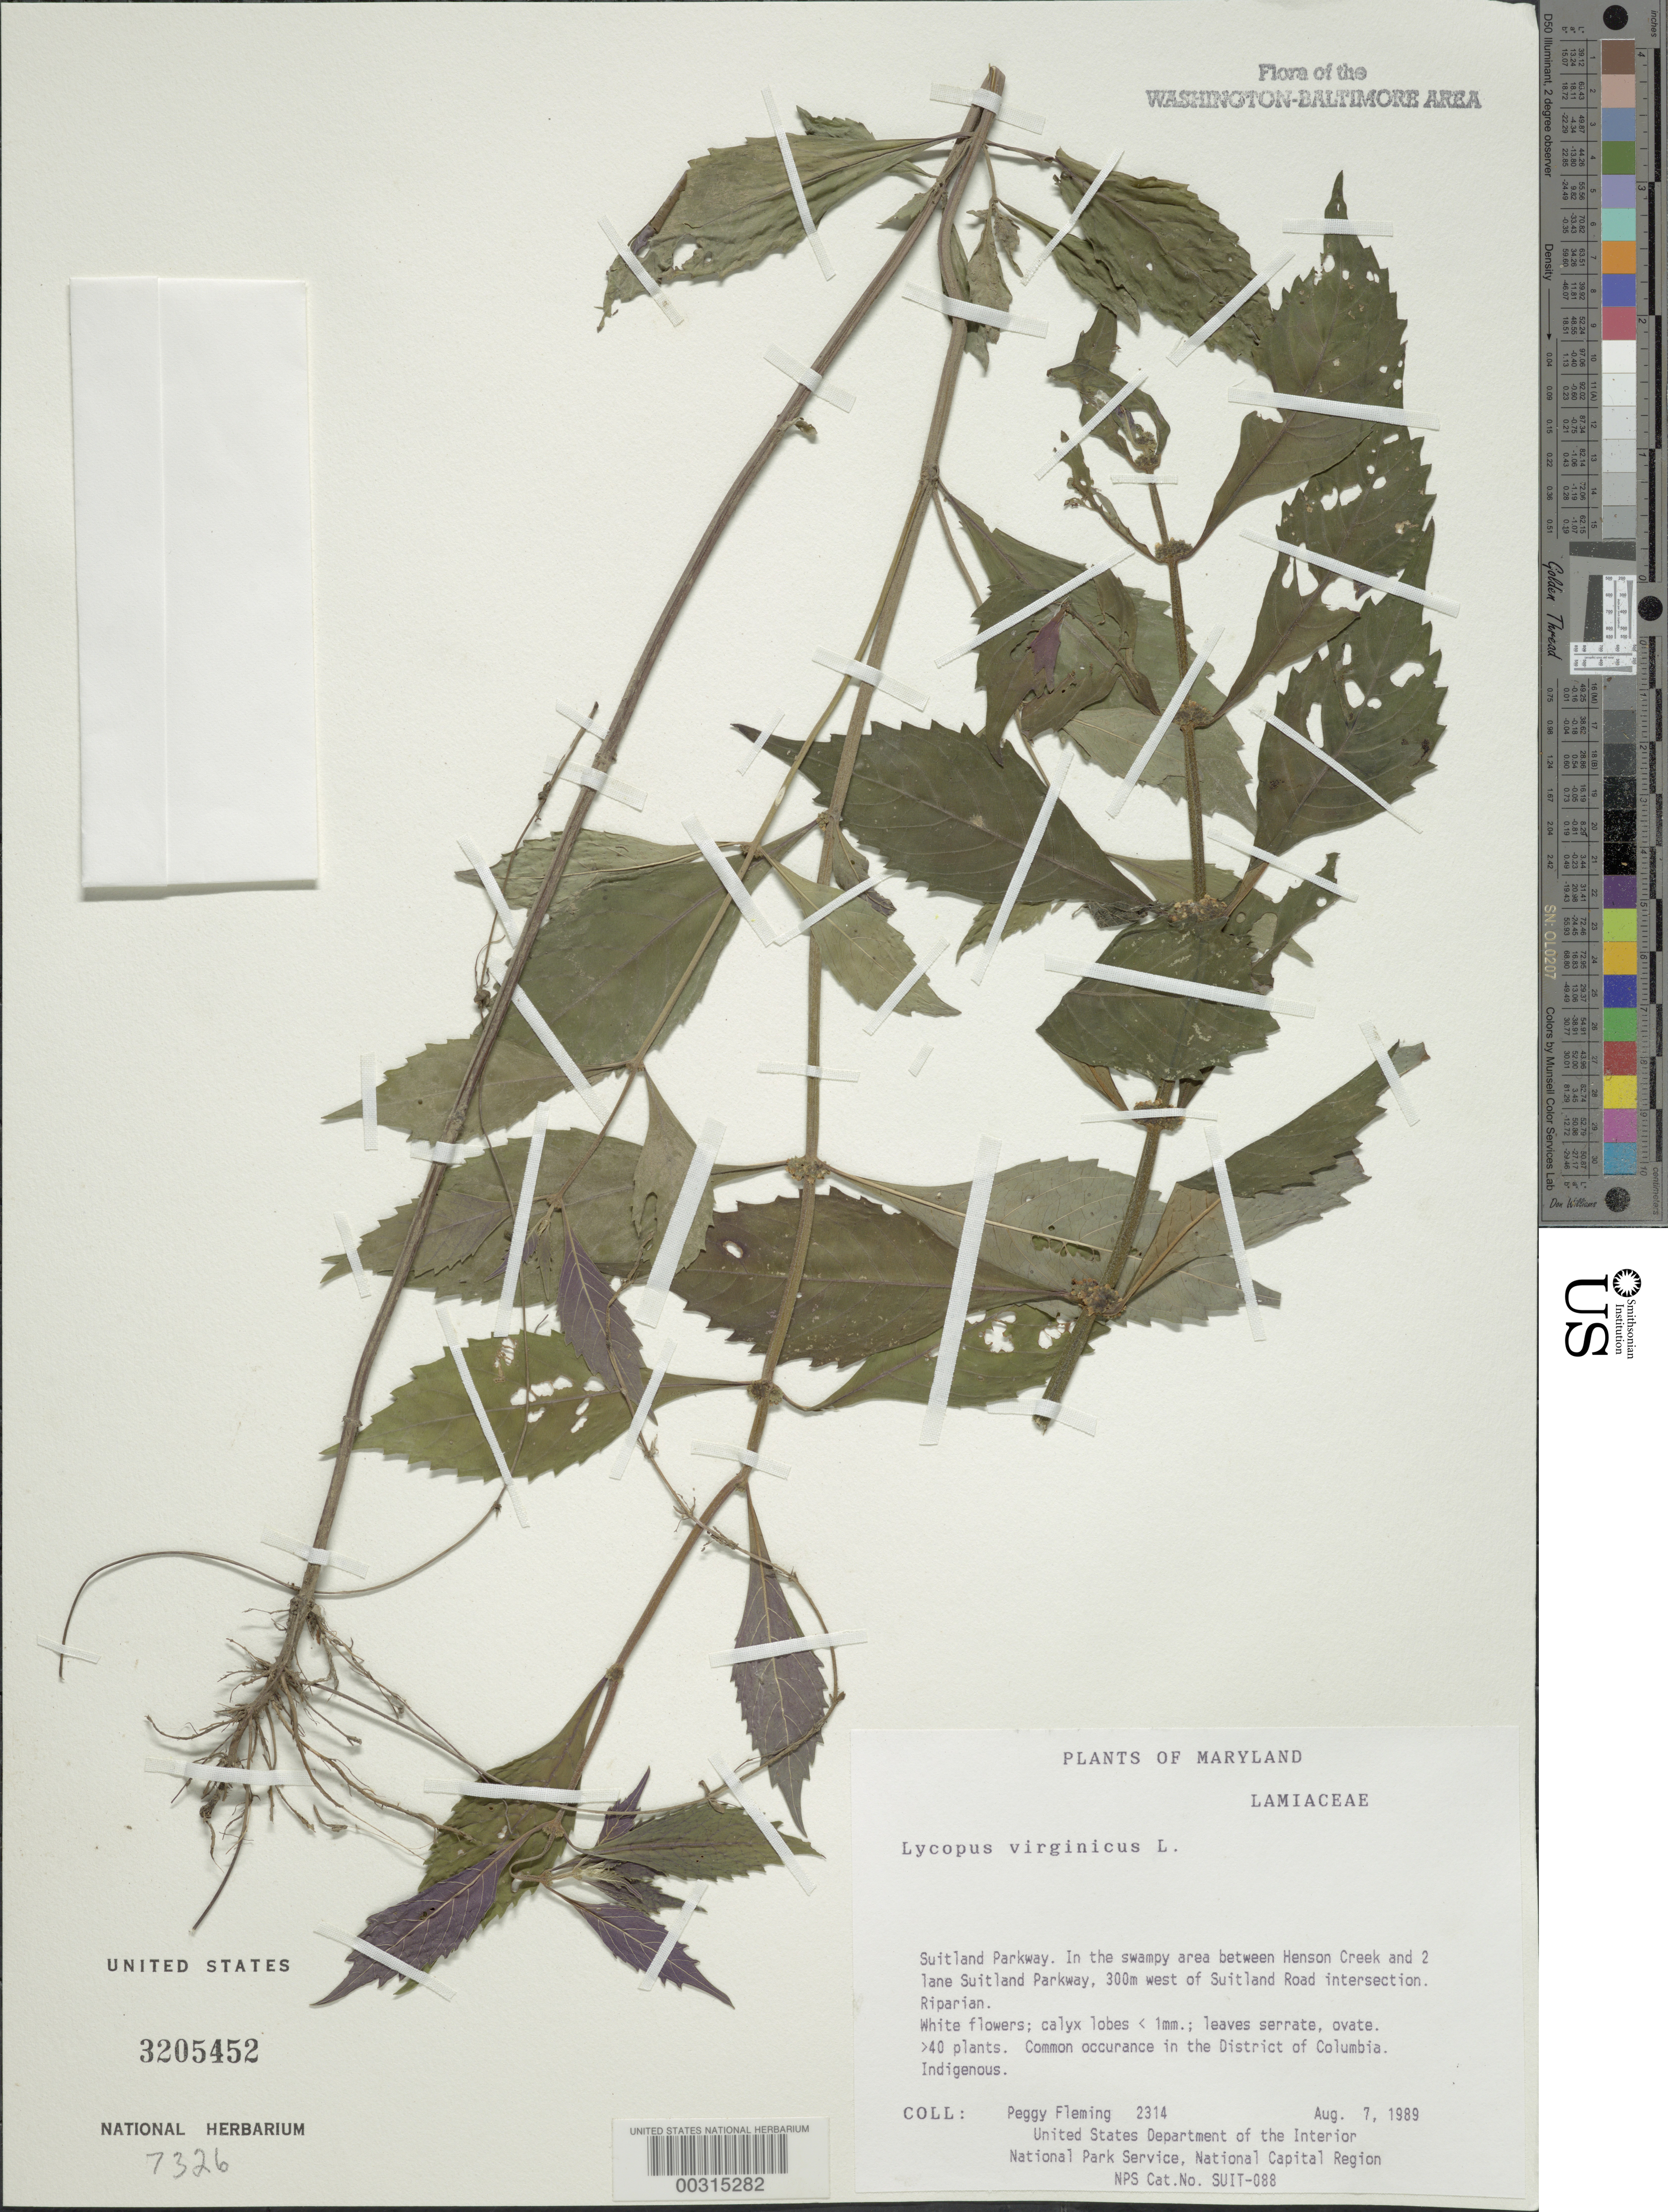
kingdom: Plantae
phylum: Tracheophyta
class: Magnoliopsida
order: Lamiales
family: Lamiaceae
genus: Lycopus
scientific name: Lycopus virginicus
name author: L.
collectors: P. Fleming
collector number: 2314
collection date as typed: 07 Aug 1989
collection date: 1989-08-07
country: United States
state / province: Maryland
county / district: Prince George's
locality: Suitland Parkway, between Henson Creek and Suitland Parkway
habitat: Swampy area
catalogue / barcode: US 3205452